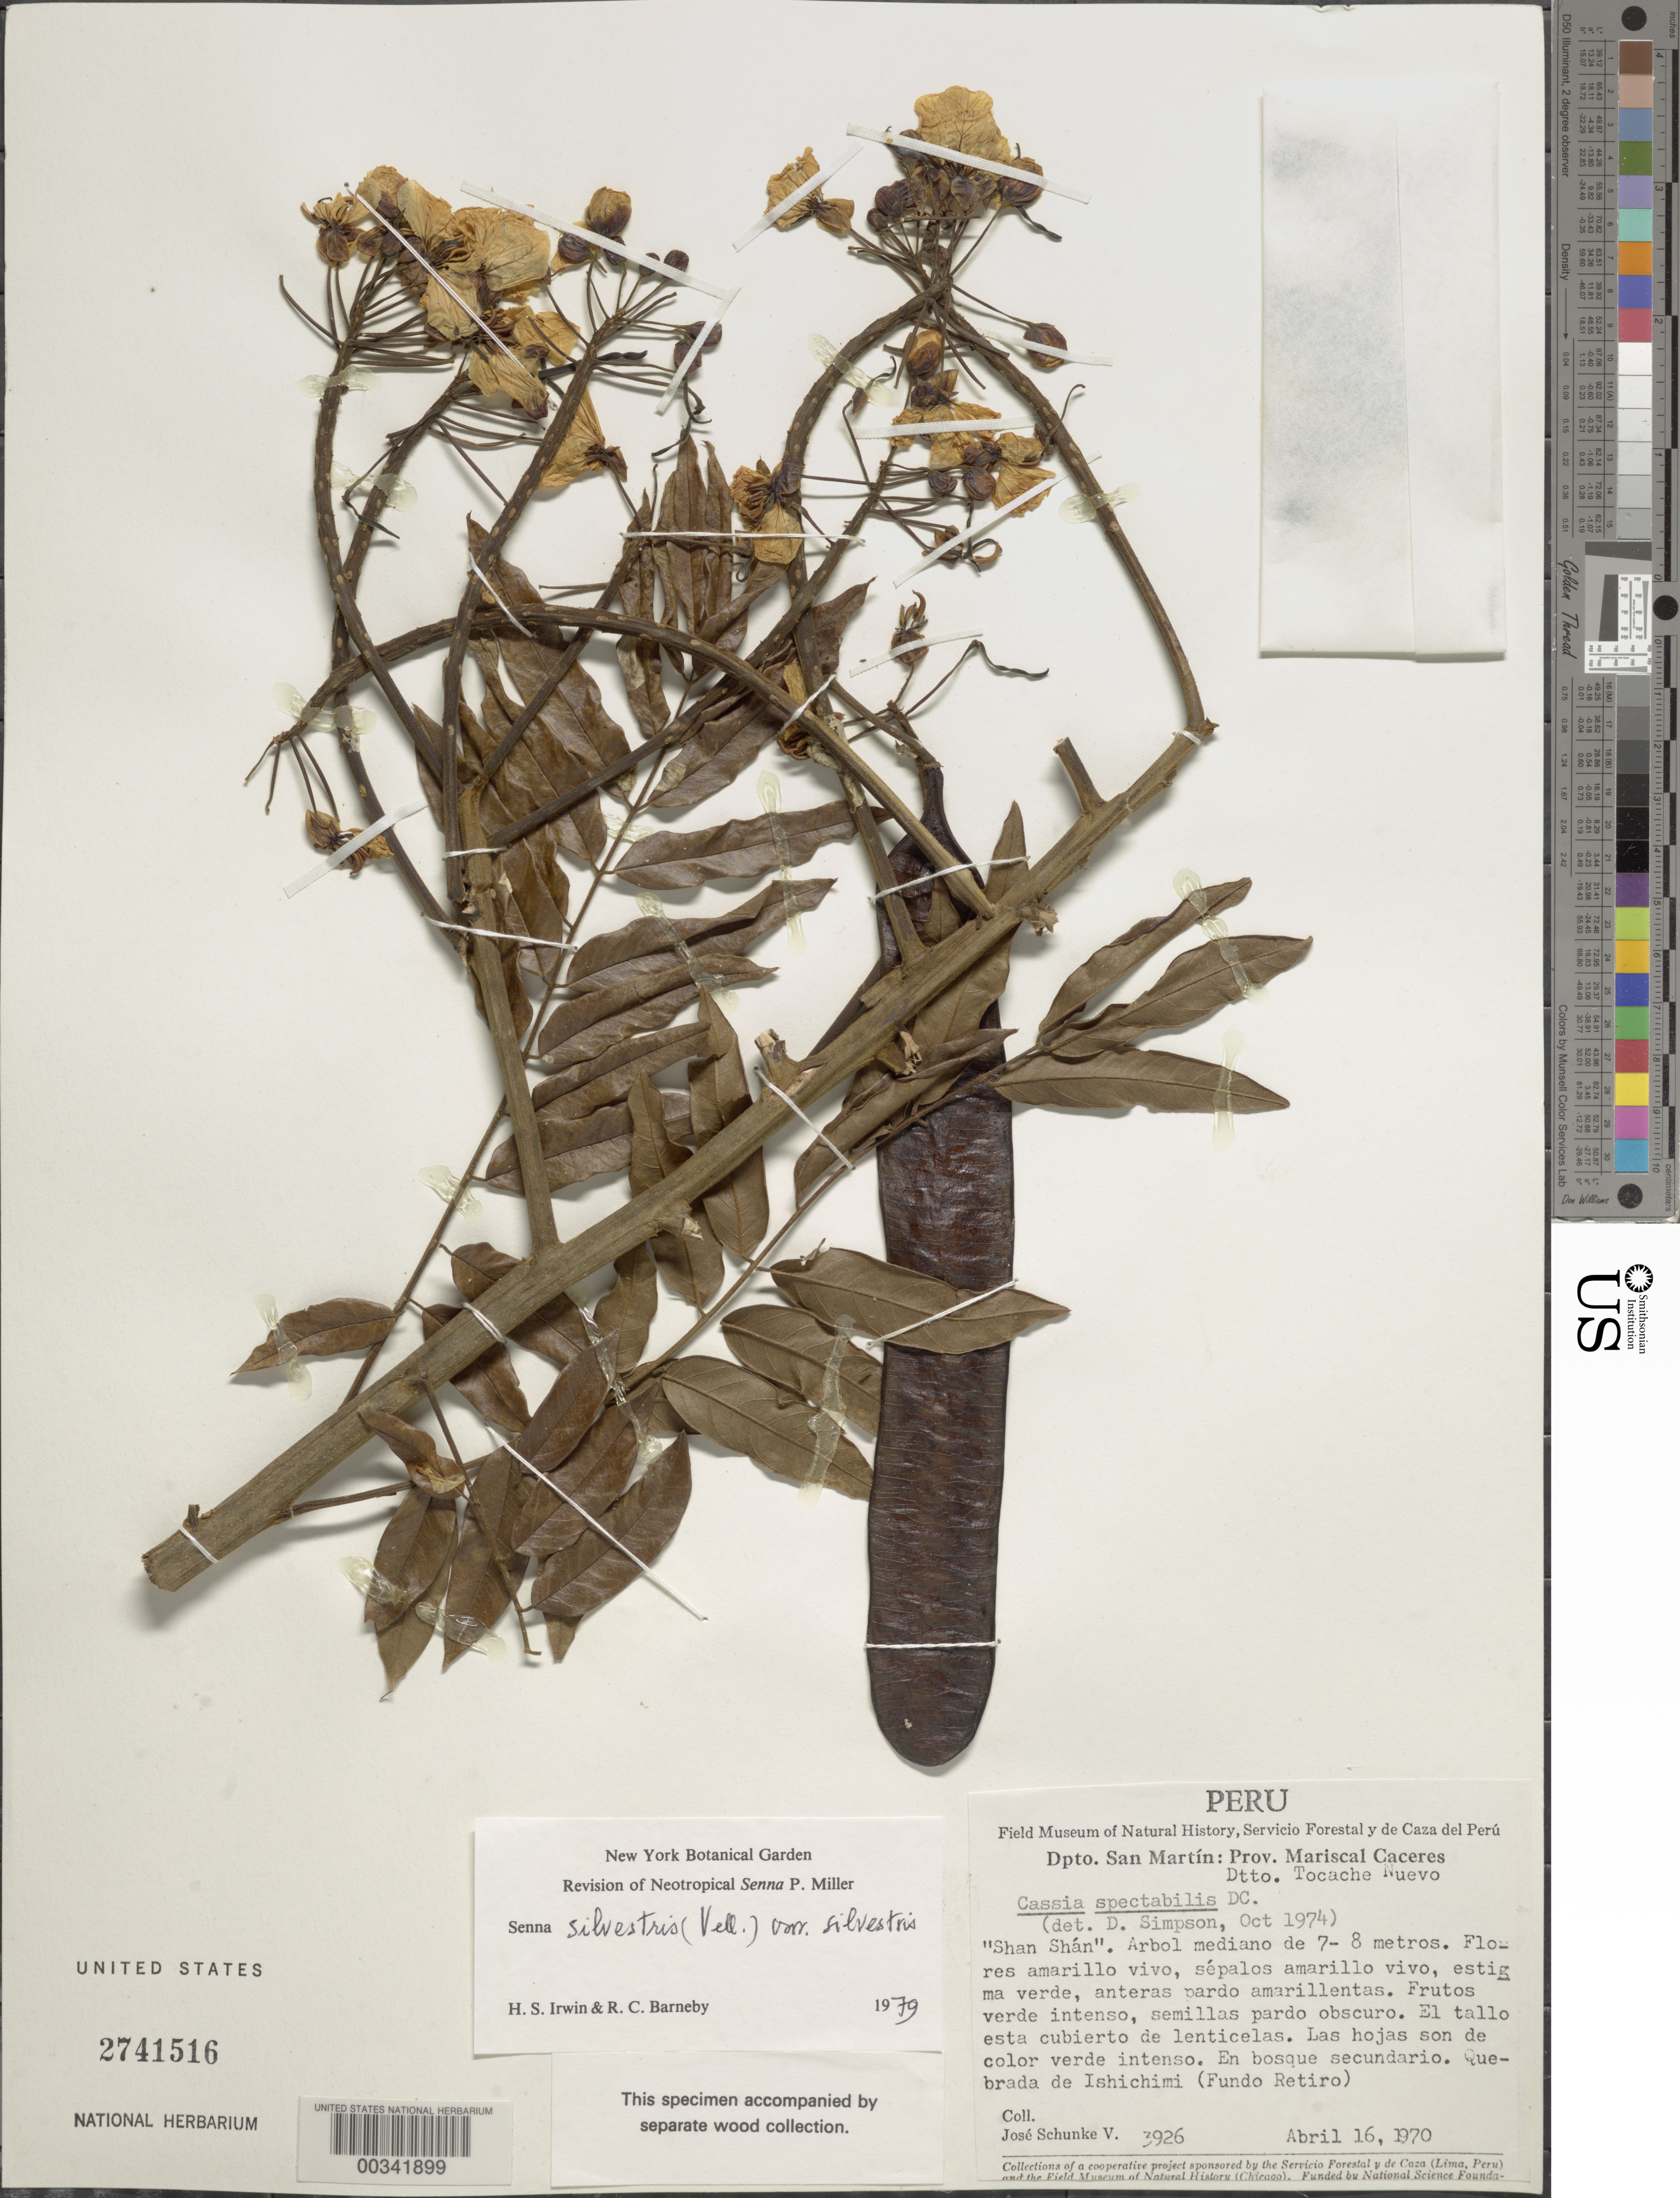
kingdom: Plantae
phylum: Tracheophyta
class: Magnoliopsida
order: Fabales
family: Fabaceae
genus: Senna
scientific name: Senna silvestris var. silvestris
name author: (Vell.) H.S. Irwin & Barneby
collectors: J. Schunke Vigo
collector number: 3926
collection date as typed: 16 Apr 1970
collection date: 1970-04-16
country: Peru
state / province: San Martín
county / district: Mariscal Cáceres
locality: Tocache nuevo dtto.; quebrada de ishichimi (fundo retiro)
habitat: Bosque secundario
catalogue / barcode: US 2741516